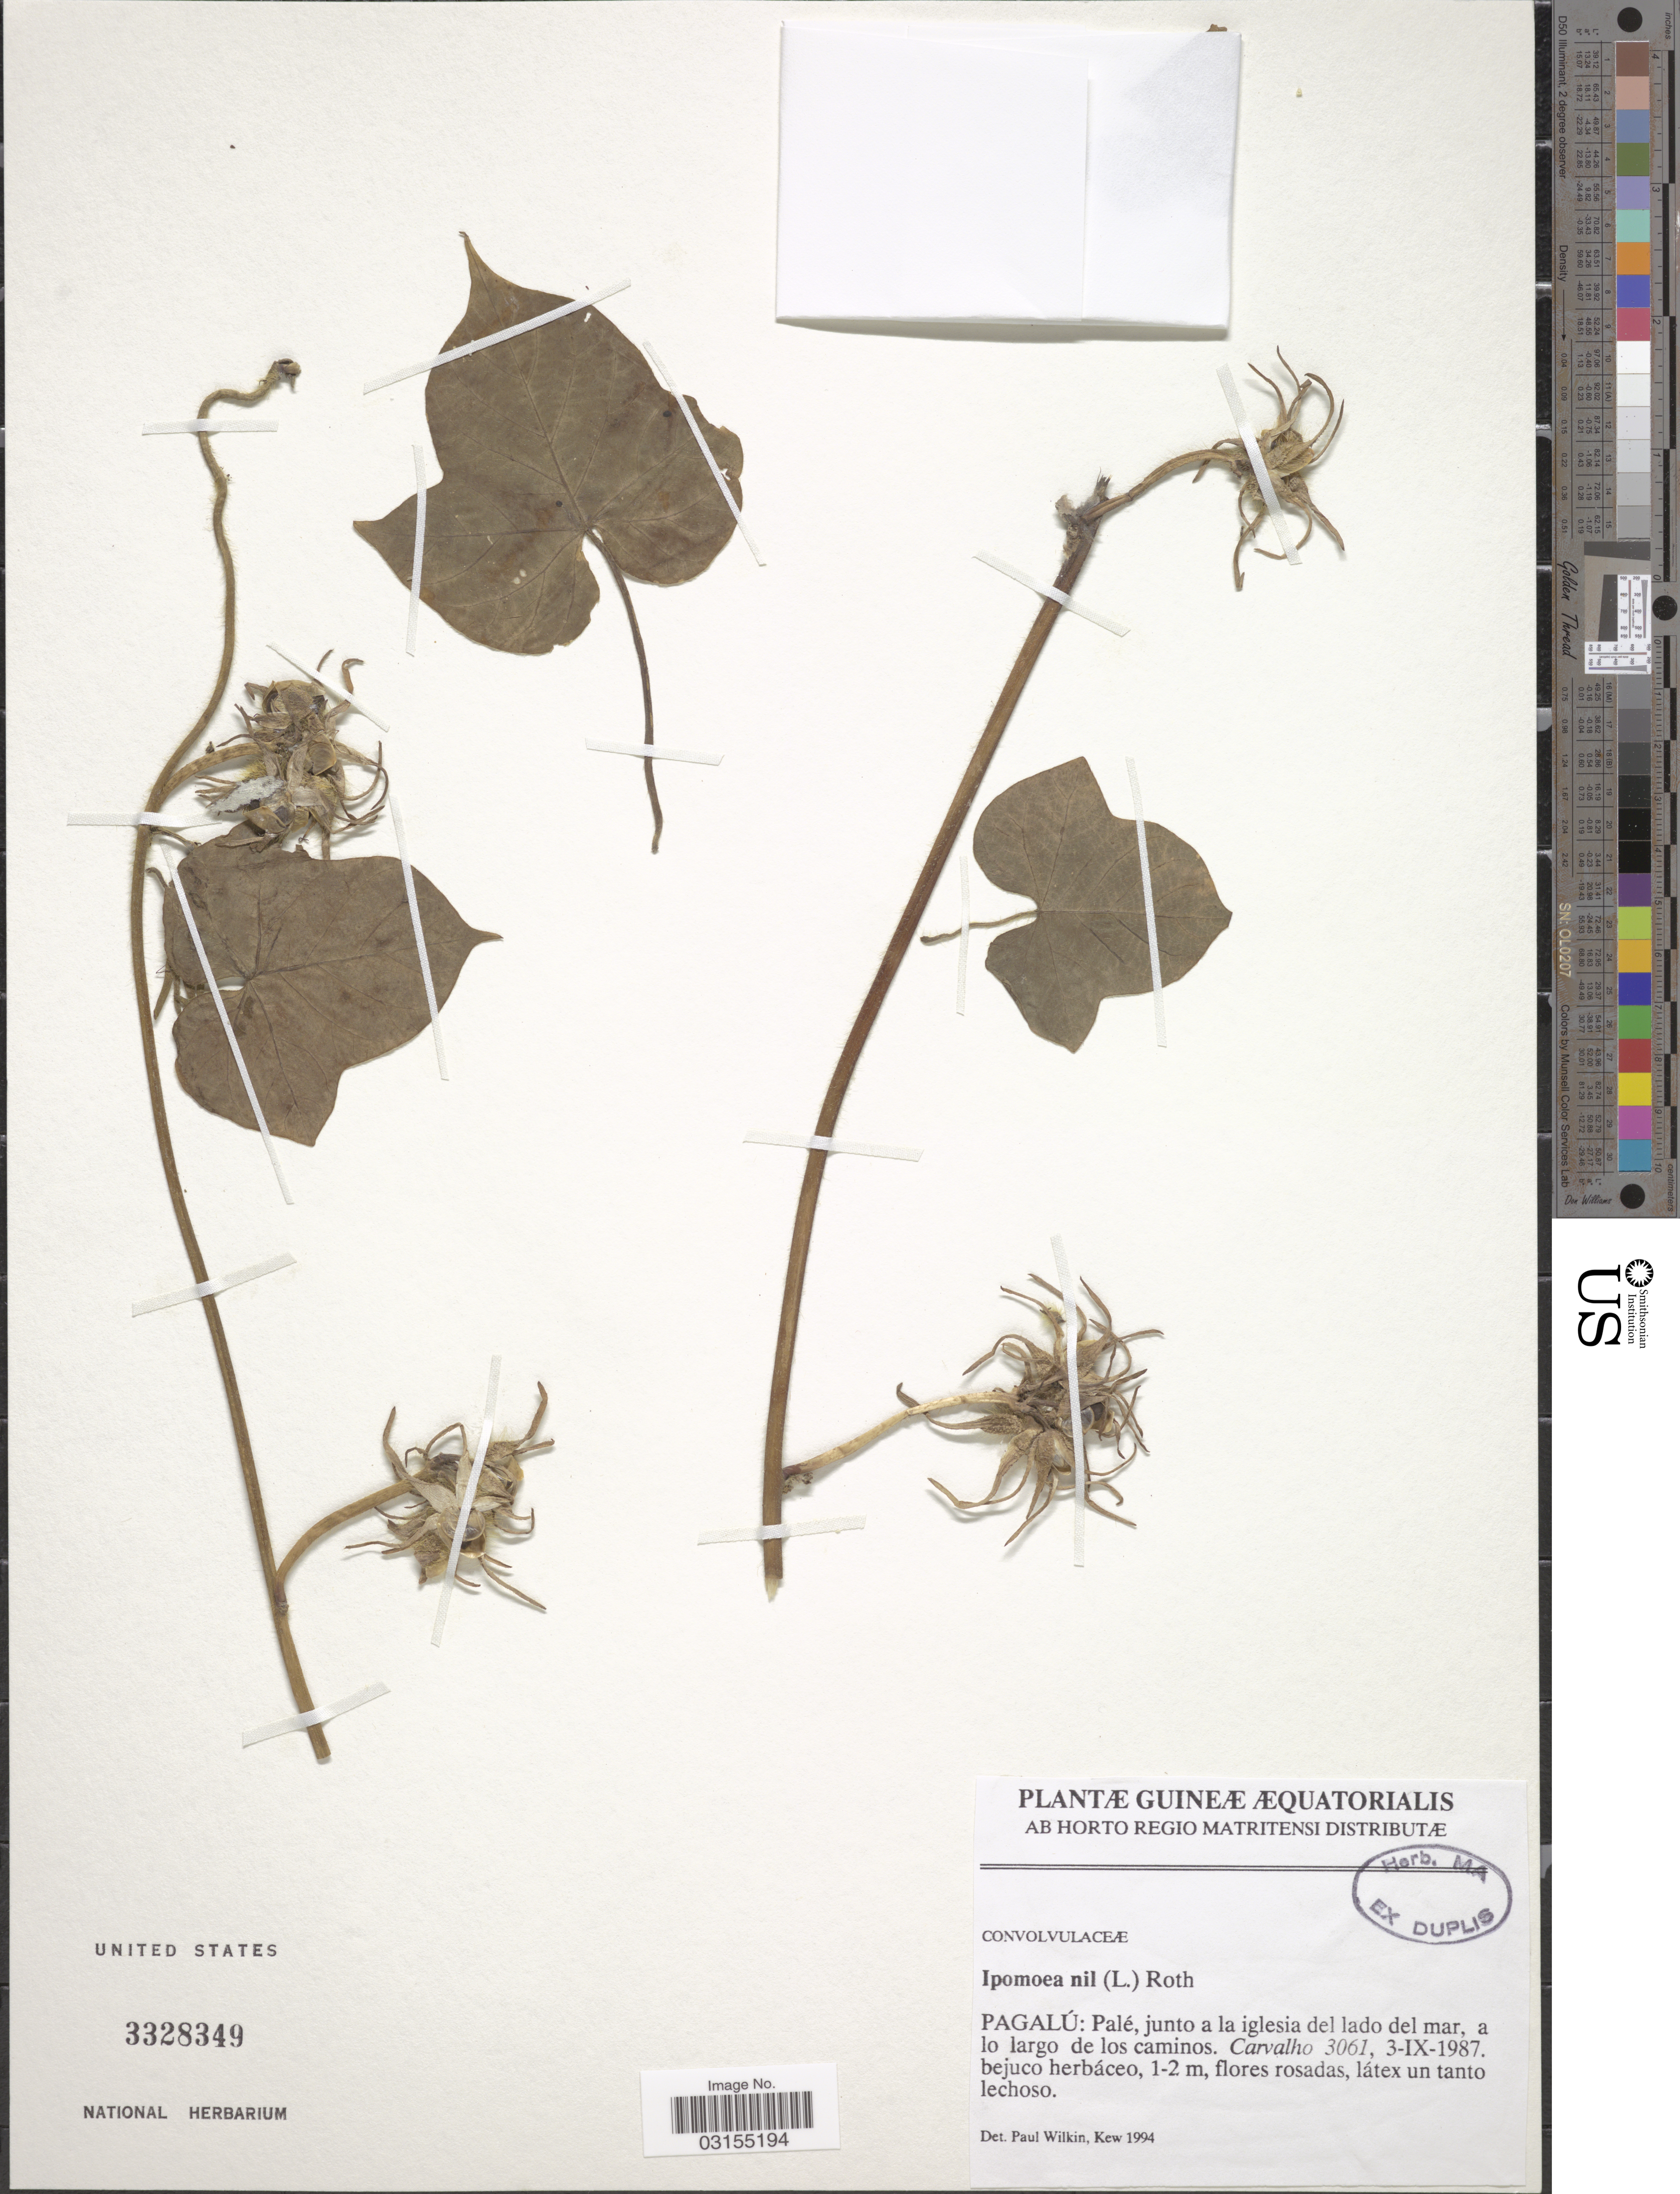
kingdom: Plantae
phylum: Tracheophyta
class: Magnoliopsida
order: Solanales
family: Convolvulaceae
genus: Ipomoea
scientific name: Ipomoea nil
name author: (L.) Roth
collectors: Carvalho, --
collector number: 3061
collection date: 1987-09-03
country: Equatorial Guinea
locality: Guineæ Æquatorialis. Pagalú: Palé, junto a la iglesia del lado del mar, a lo largo de los caminos.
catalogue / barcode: US 3328349